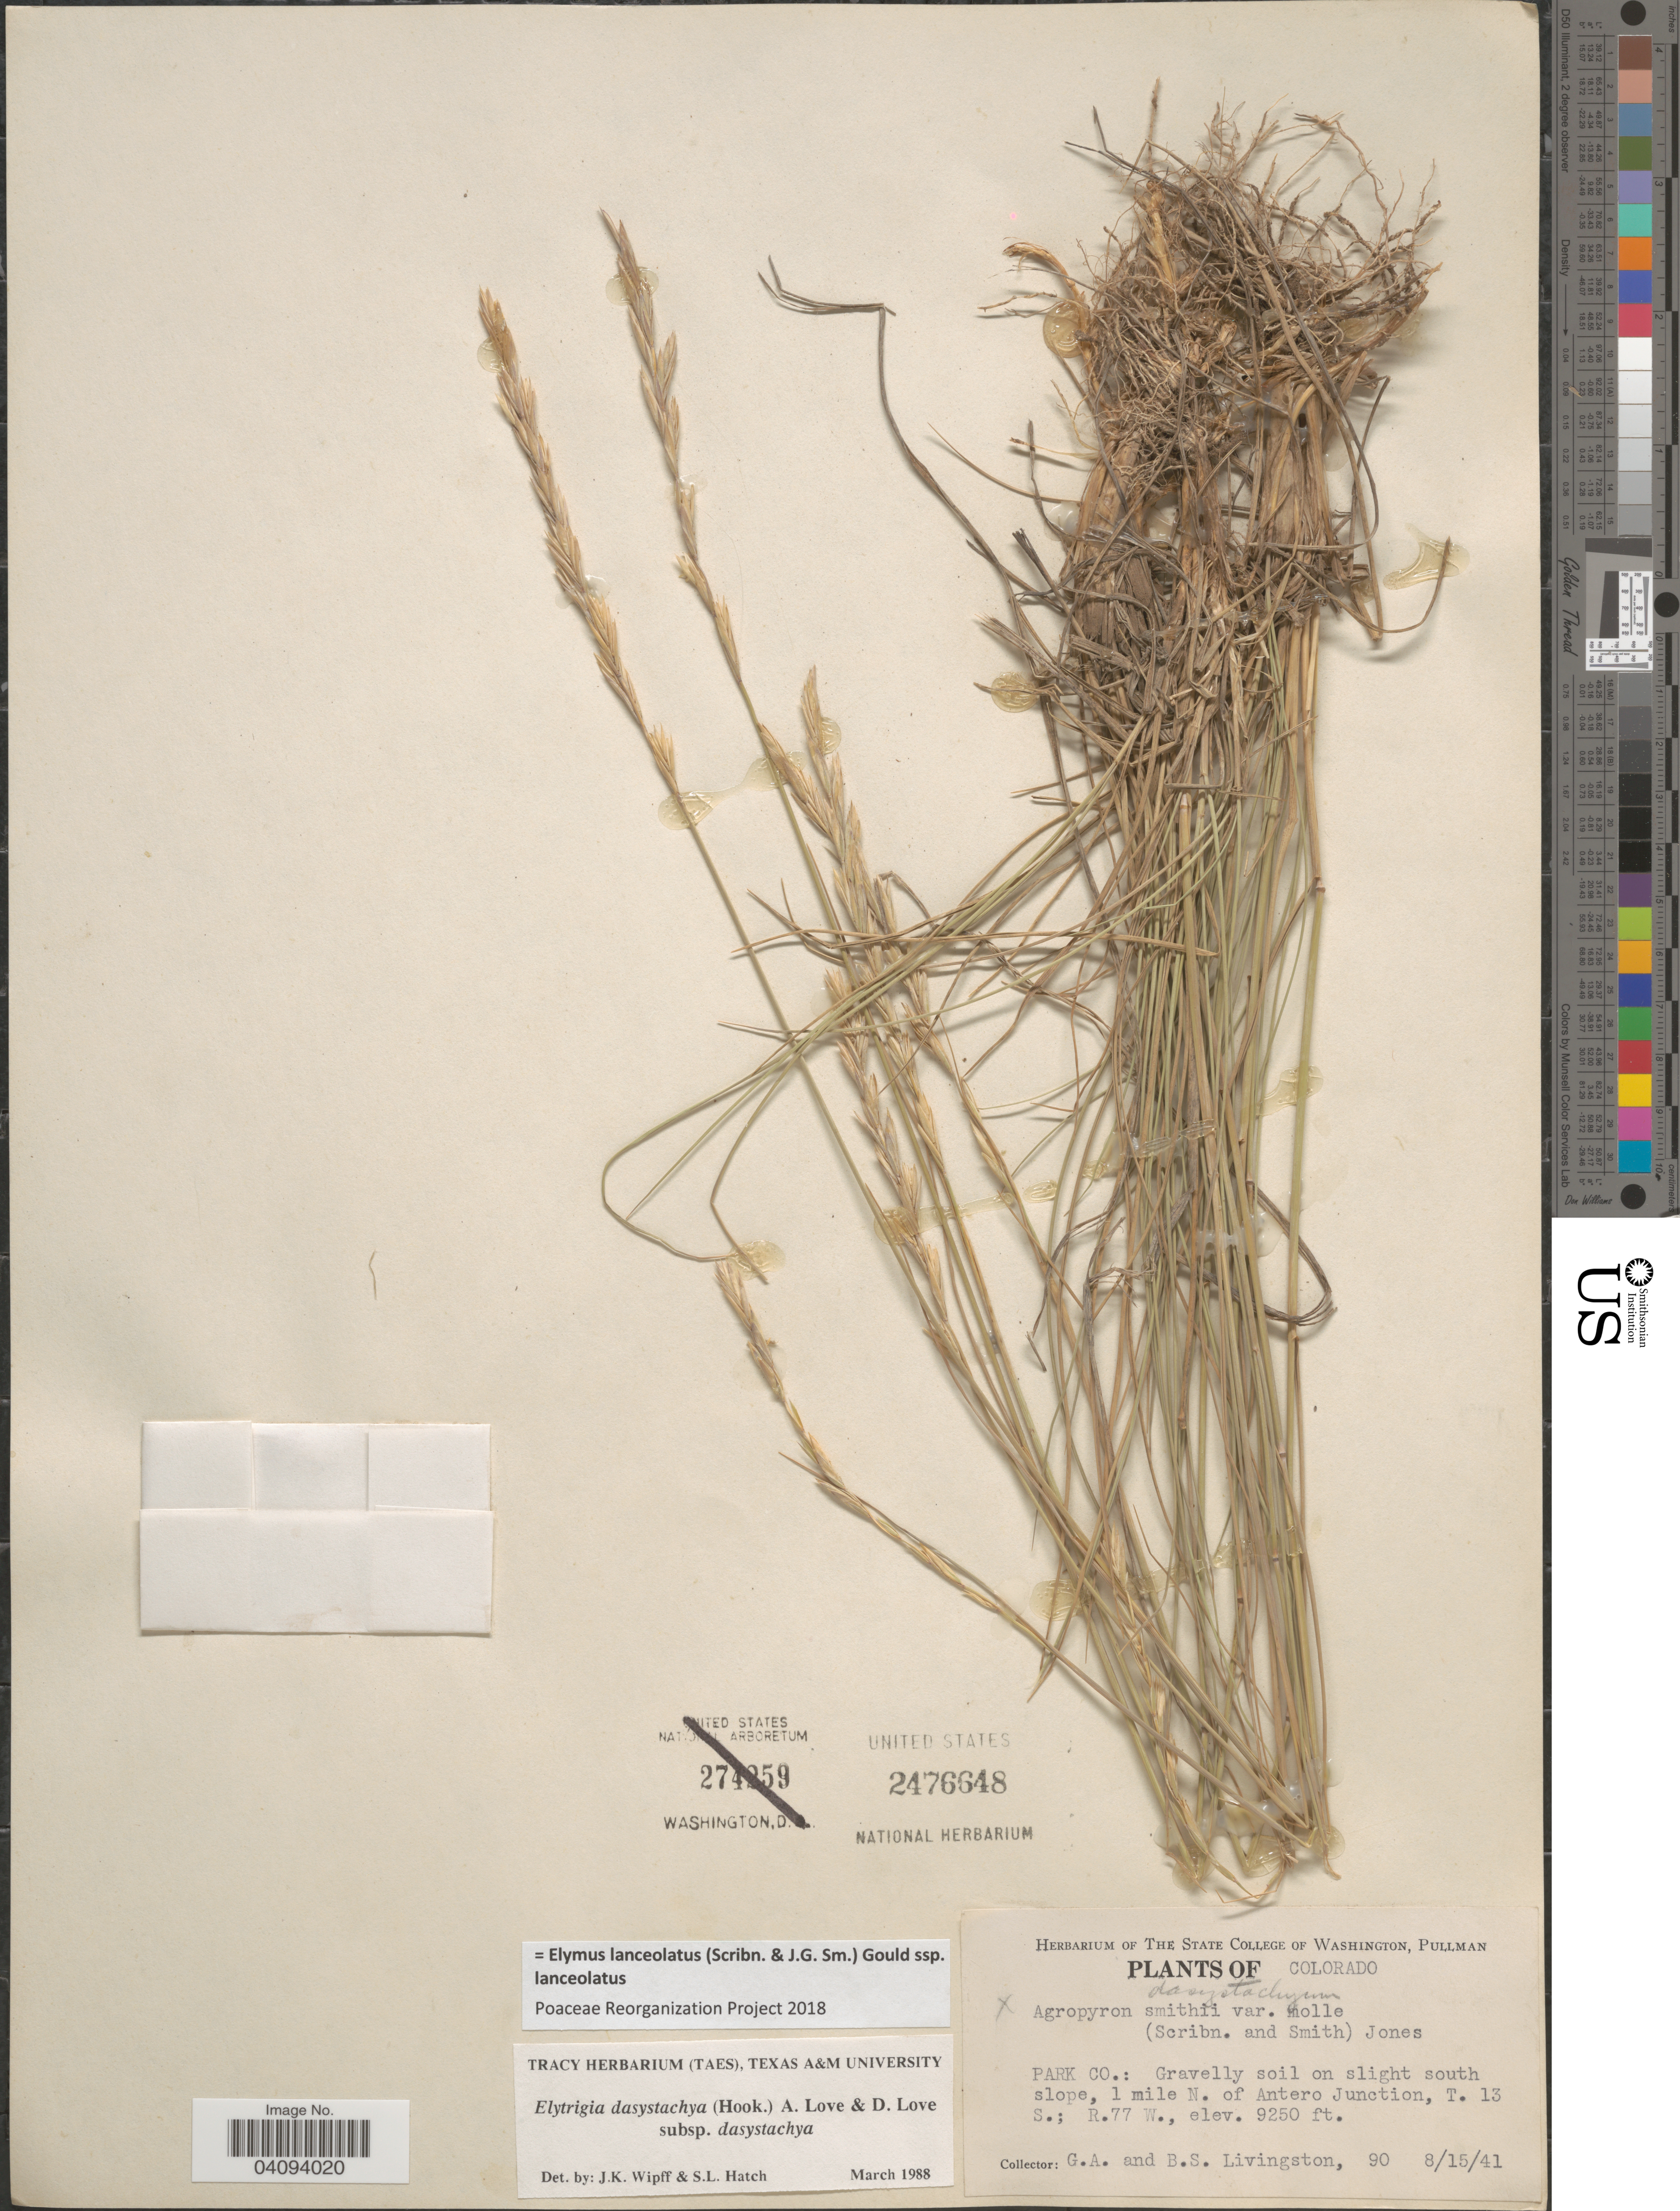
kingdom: Plantae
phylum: Tracheophyta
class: Liliopsida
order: Poales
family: Poaceae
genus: Elymus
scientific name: Elymus lanceolatus subsp. lanceolatus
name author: (Scribn. & J.G. Sm.) Gould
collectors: G. Livingston & B. Livingston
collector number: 90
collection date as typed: Transcribed d/m/y: 15/8/41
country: United States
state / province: Colorado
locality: Park Co.: Gravelly soil on slight south slope, 1 mile N. of Antero Junction, T. 13 S.; R.77 W.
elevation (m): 2819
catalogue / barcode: US 2476648